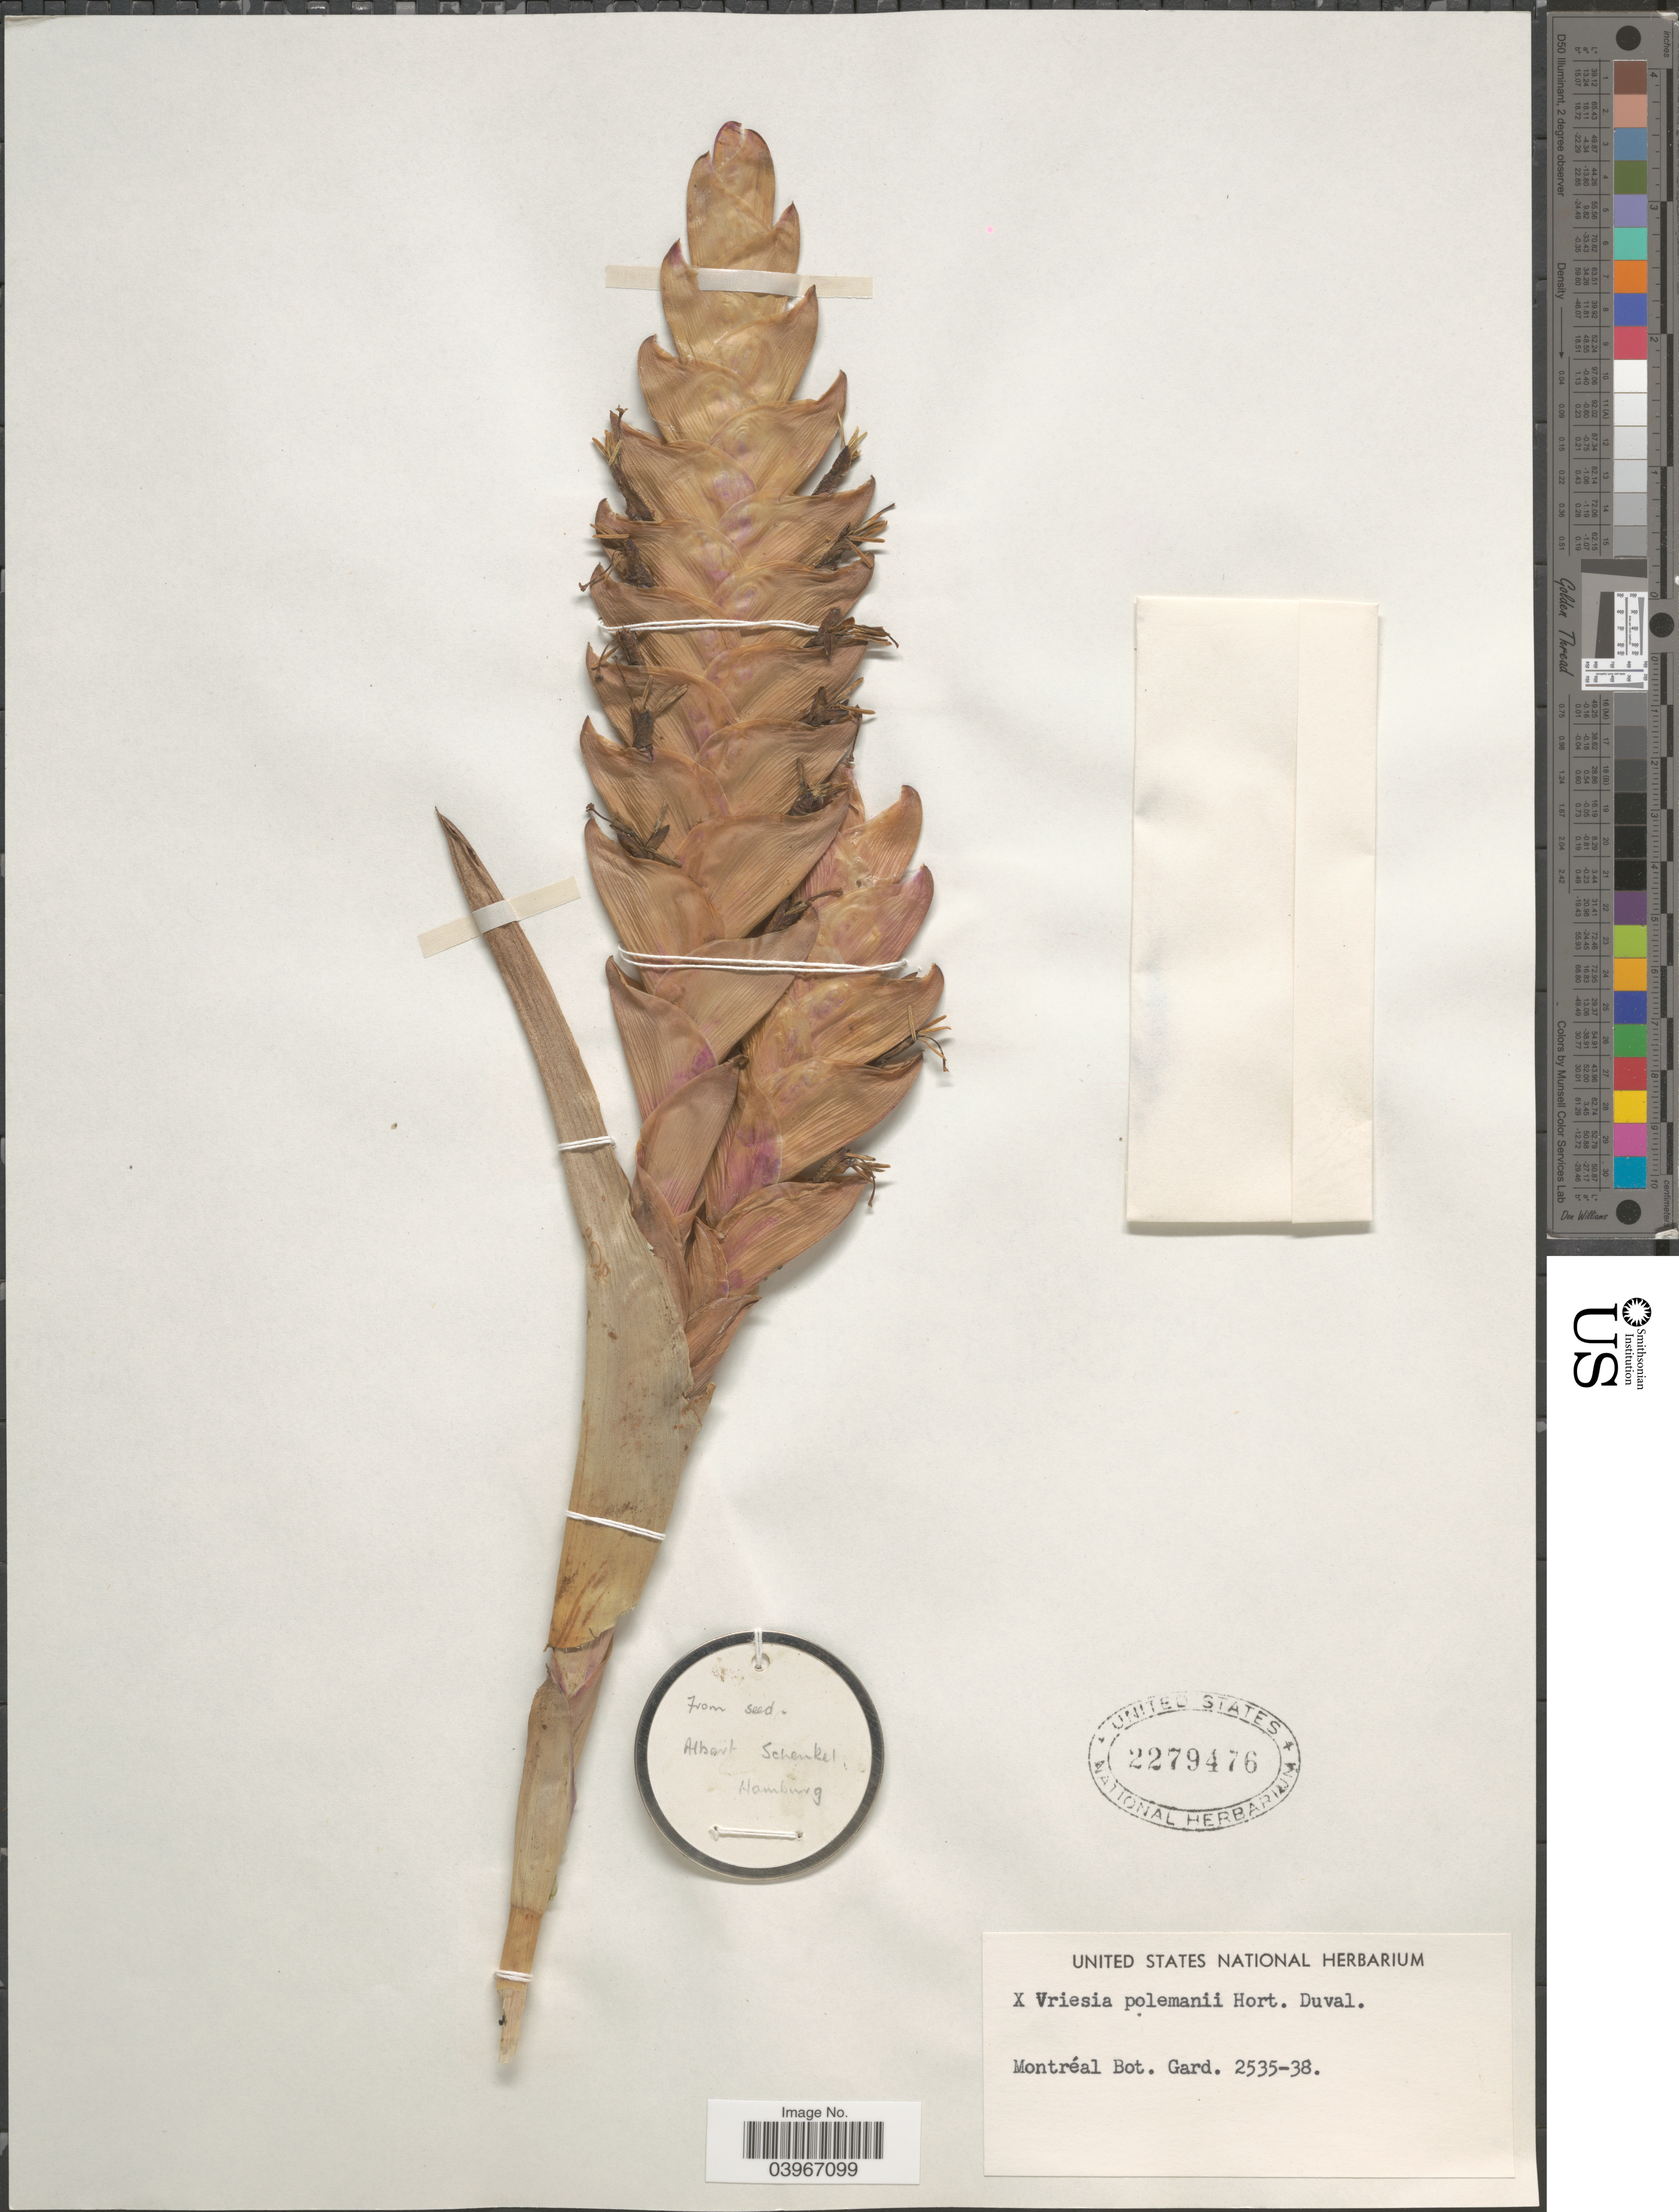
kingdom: Plantae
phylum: Tracheophyta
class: Liliopsida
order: Poales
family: Bromeliaceae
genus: Vriesea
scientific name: Vriesea polelmanii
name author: Hort.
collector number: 2535-38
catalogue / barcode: US 2279476